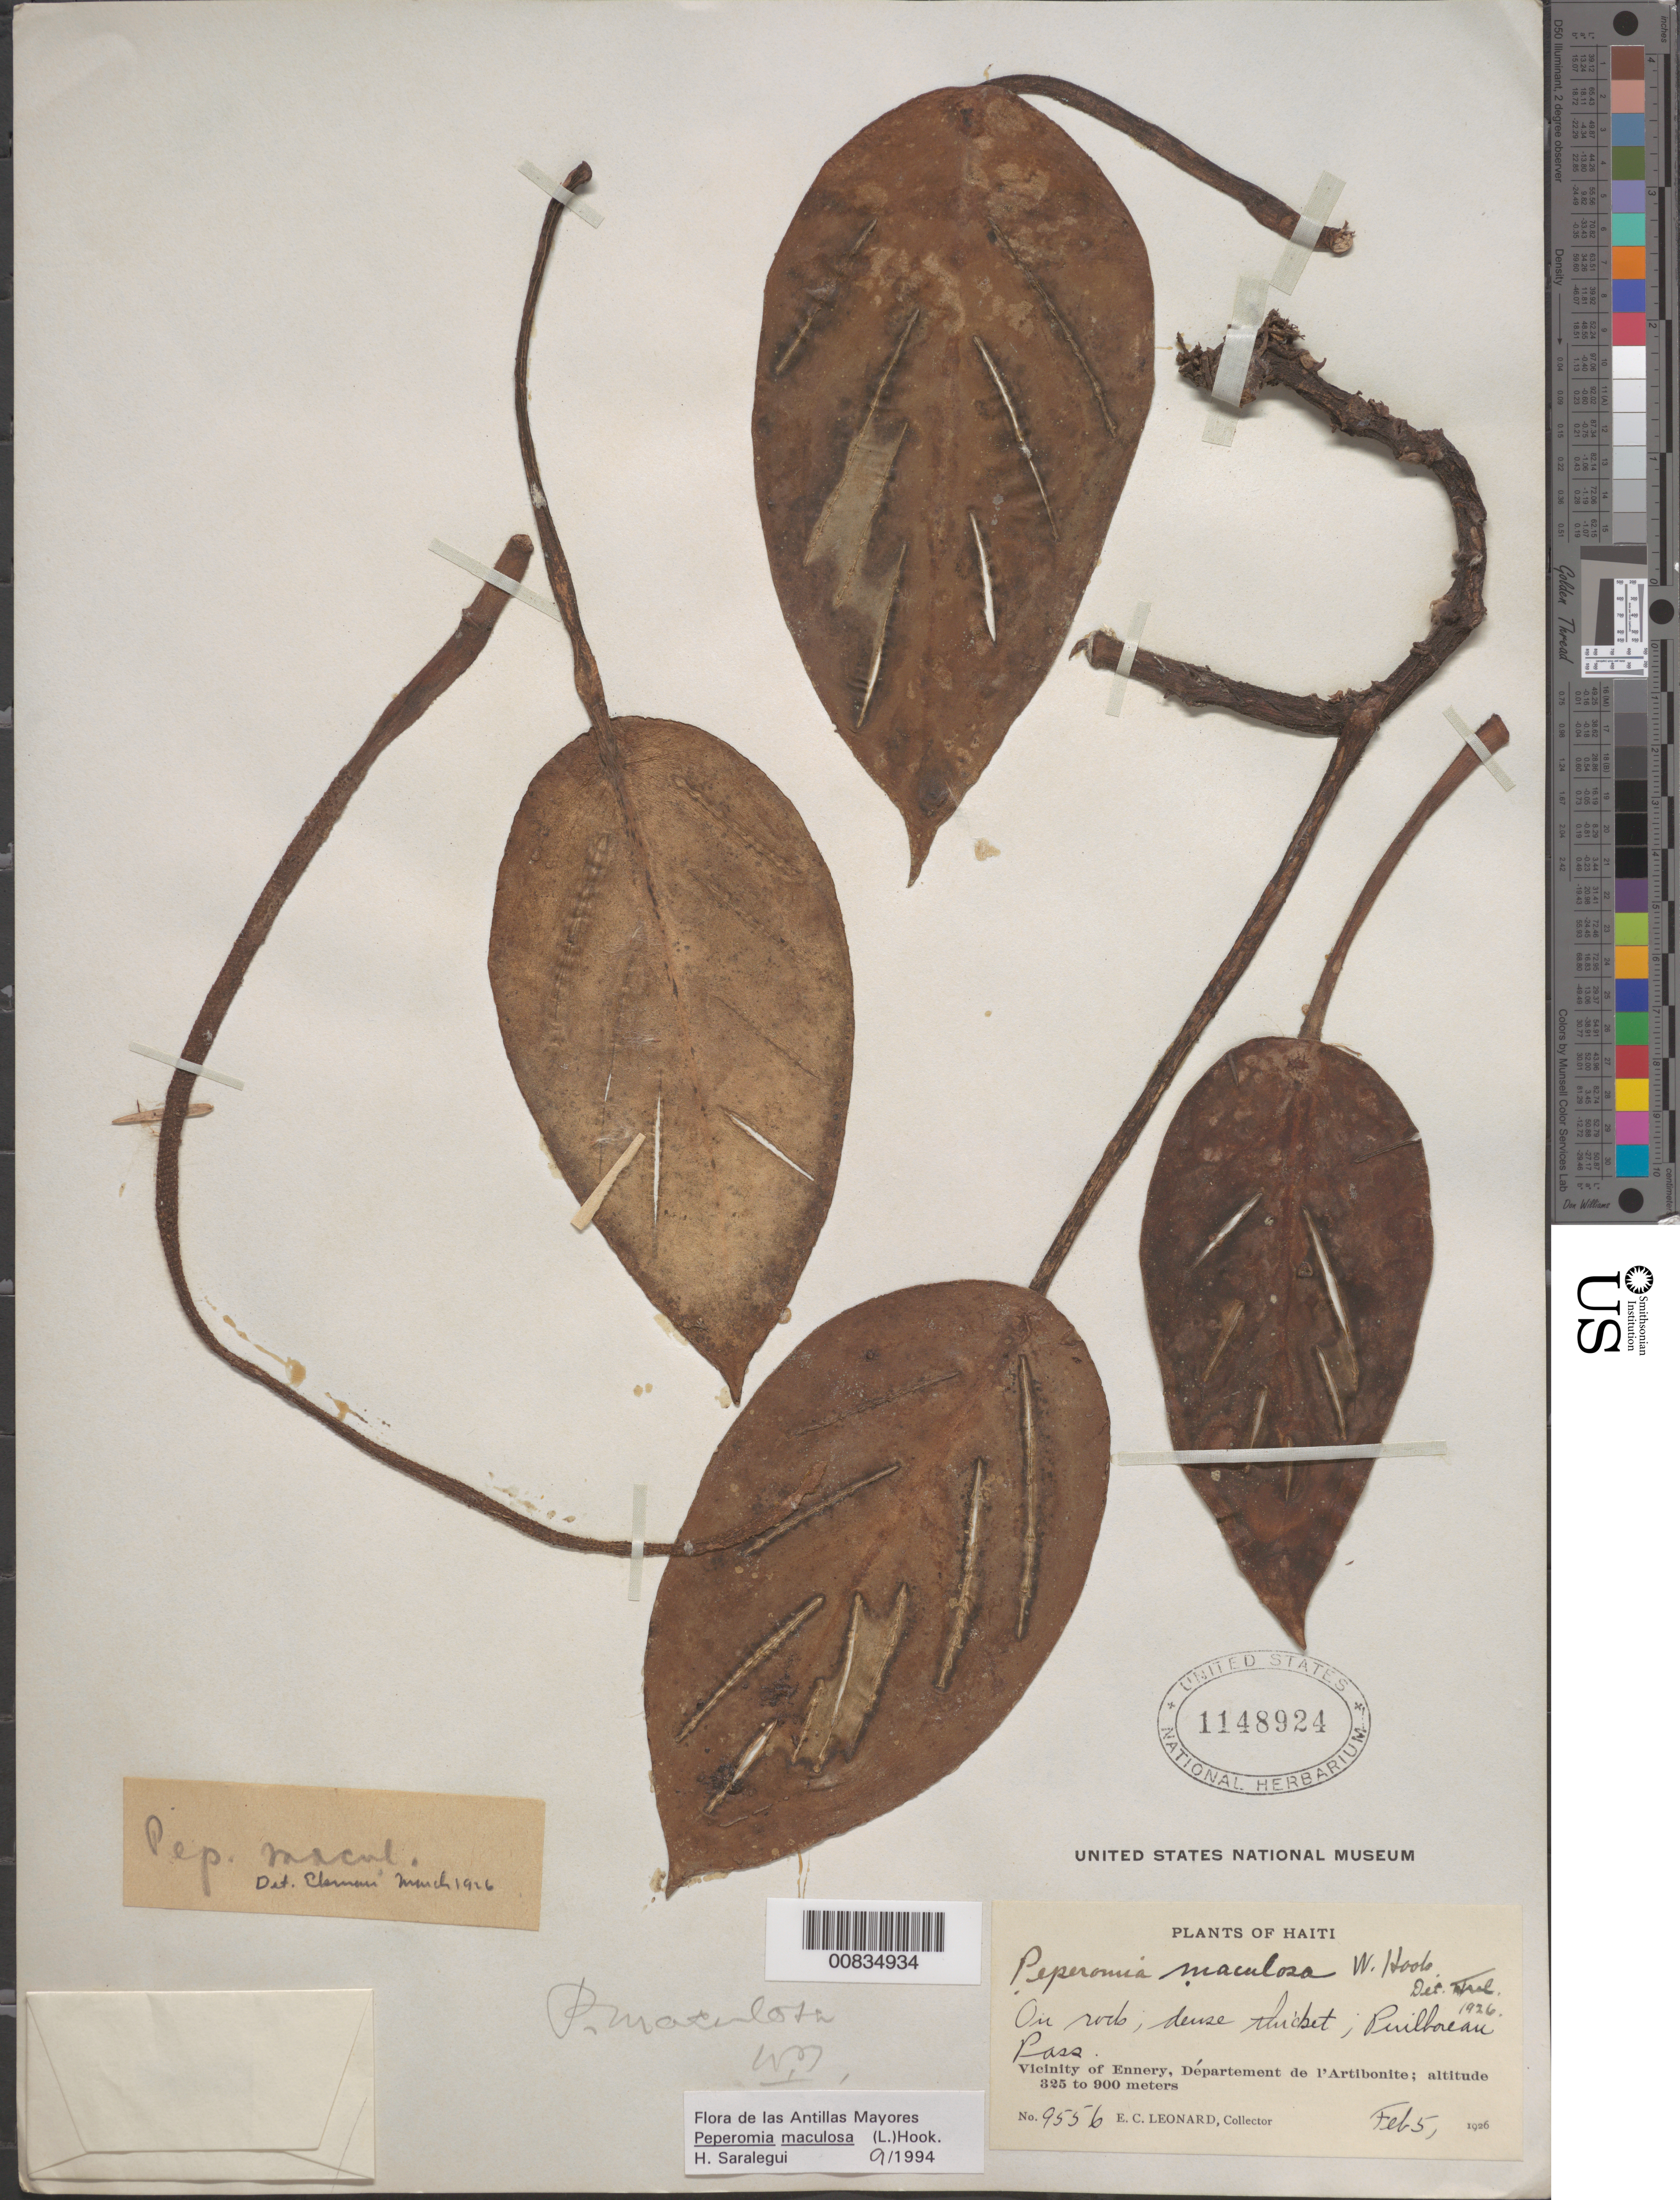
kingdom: Plantae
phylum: Tracheophyta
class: Magnoliopsida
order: Piperales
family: Piperaceae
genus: Peperomia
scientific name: Peperomia maculosa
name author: (L.) Hook.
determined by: Saralegui Boza, H., (HAJB), Jardin Botanico Nacional (Habana)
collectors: E. C. Leonard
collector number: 9556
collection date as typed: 05 Feb 1926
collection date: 1926-02-05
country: Haiti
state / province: Artibonite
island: Hispaniola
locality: Vicinity of Ennery, Puilboreau Pass.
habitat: On rocks, dense thicket.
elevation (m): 325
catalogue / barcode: US 1148924